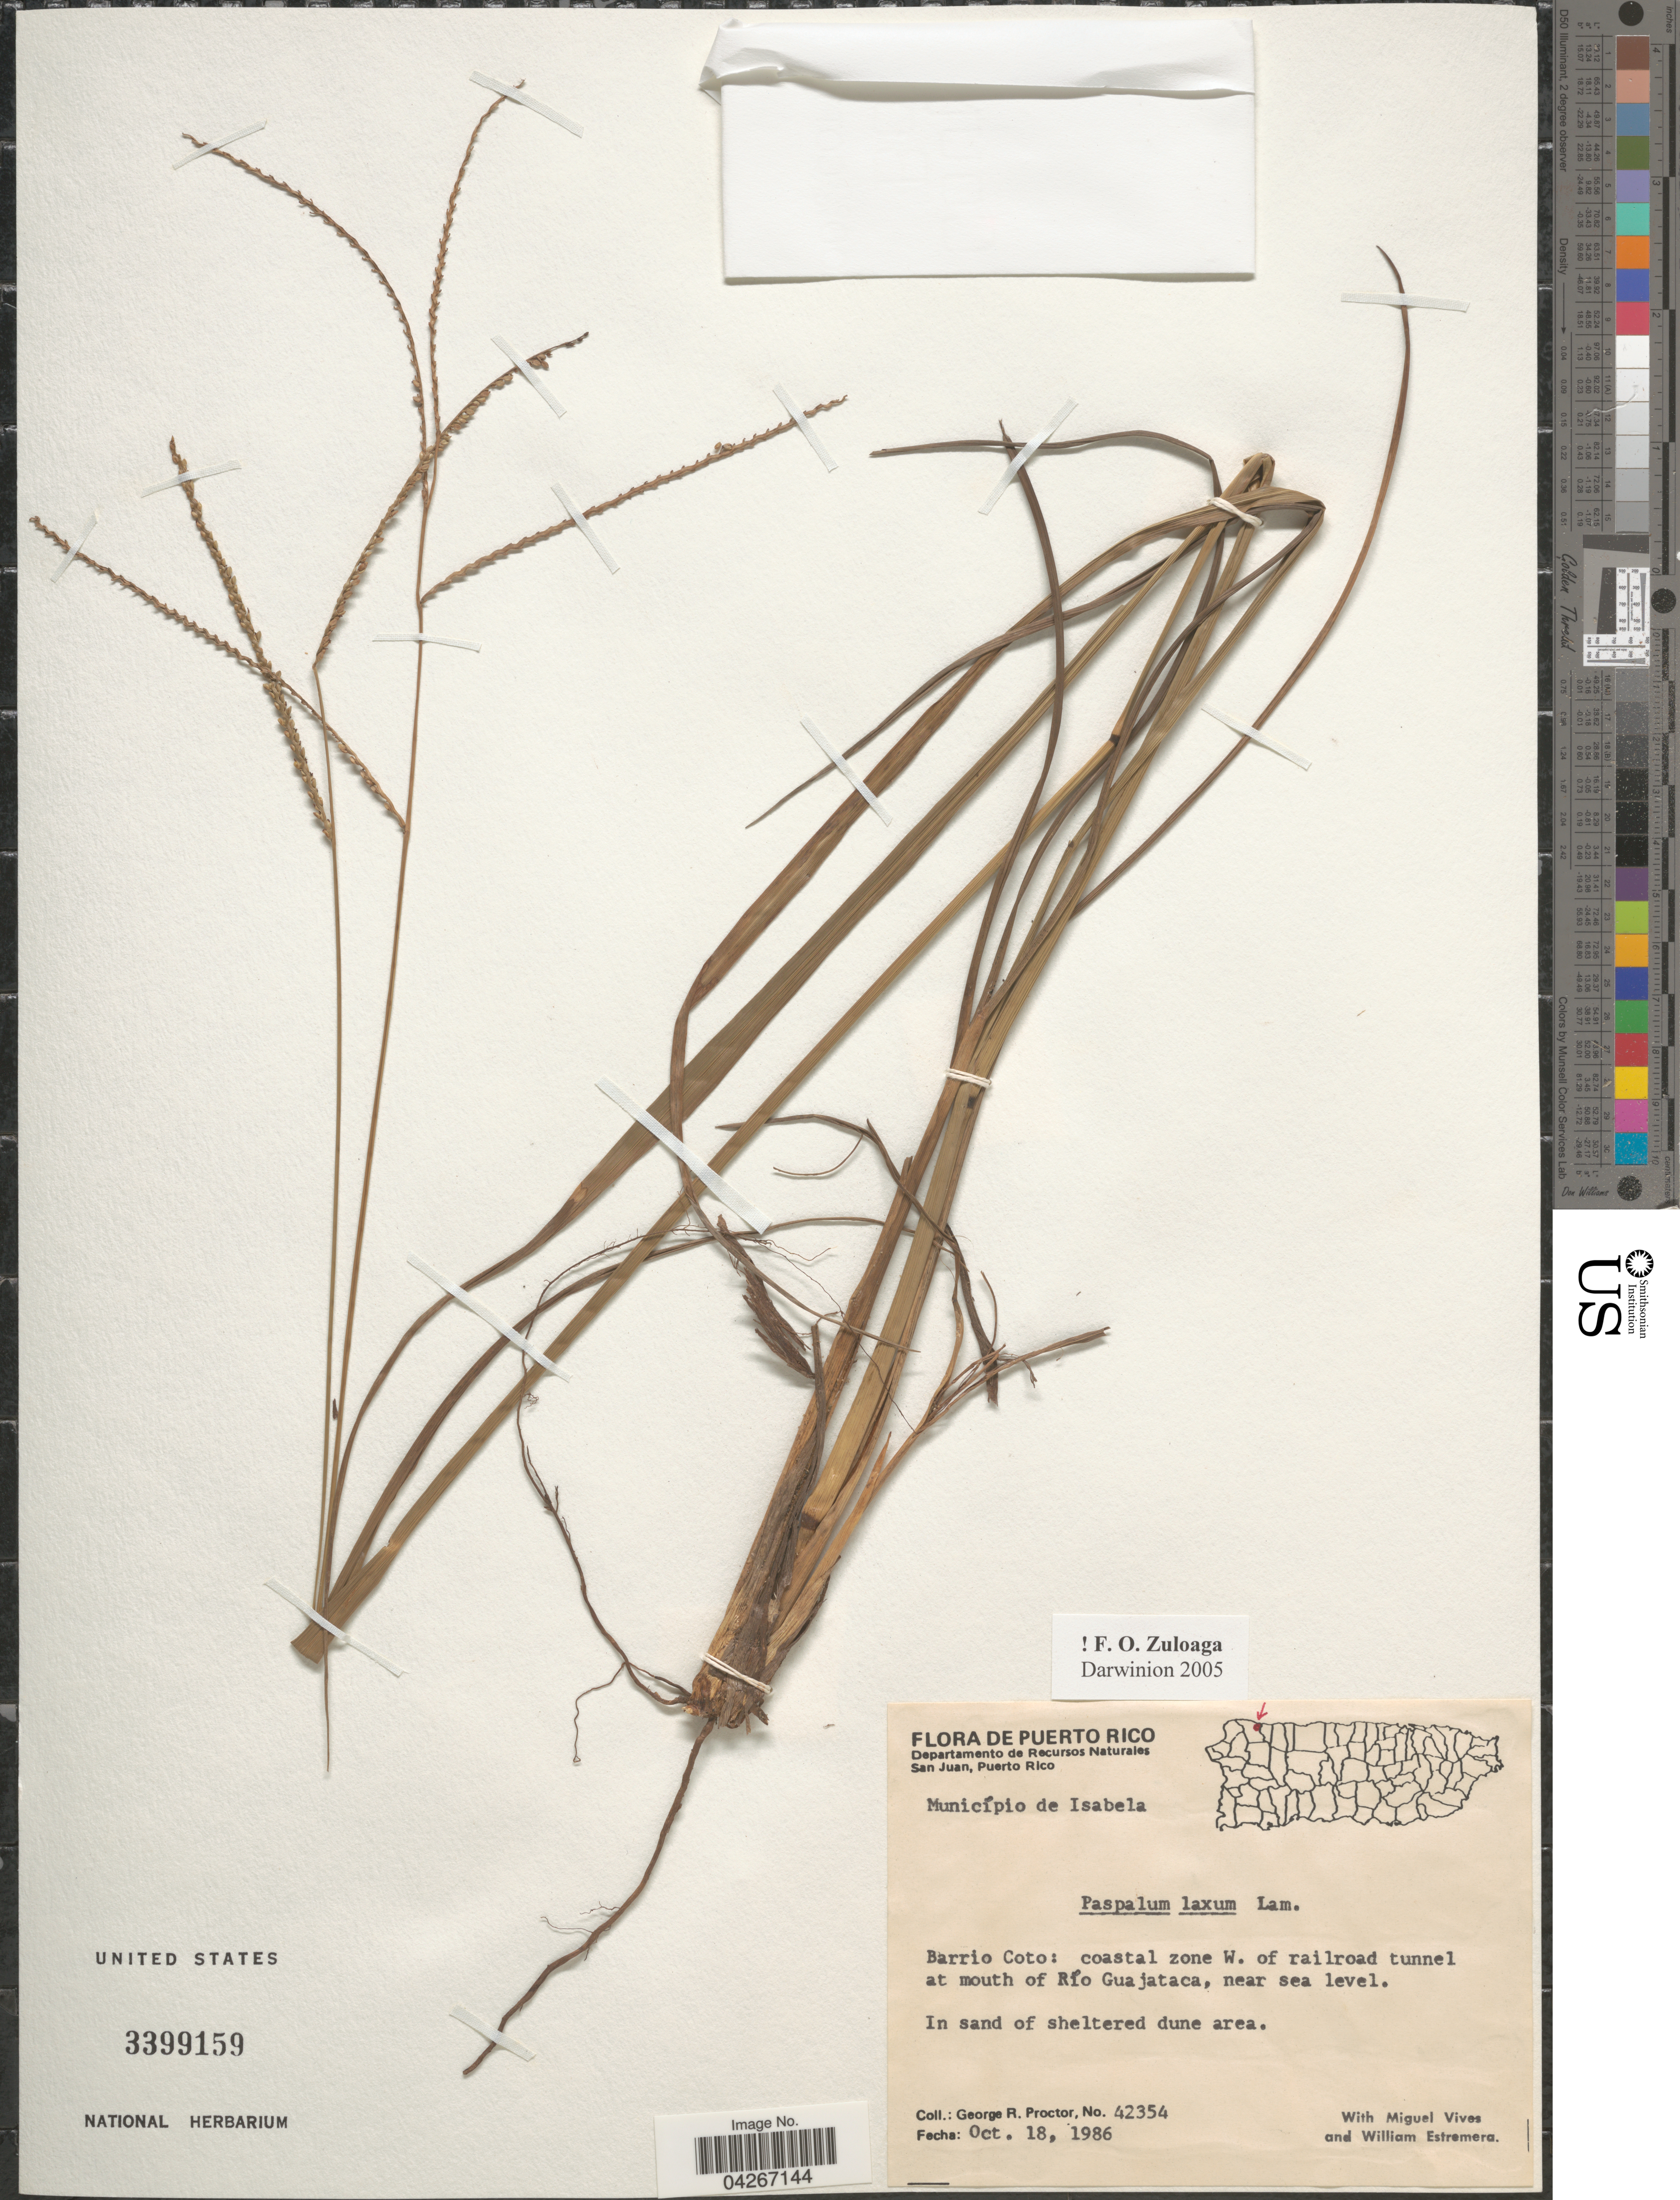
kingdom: Plantae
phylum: Tracheophyta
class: Liliopsida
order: Poales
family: Poaceae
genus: Paspalum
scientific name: Paspalum laxum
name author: Lam.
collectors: G. R. Proctor, M. Vives & W. Estremera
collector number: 42354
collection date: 1986-10-18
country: Puerto Rico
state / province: Isabela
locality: Departamento de Recursos Naturales. San Juan. Município de Isabela. Barrio Coto: coastal zone W. of railroad tunnel at mouth of Río Guajataca.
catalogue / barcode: US 3399159